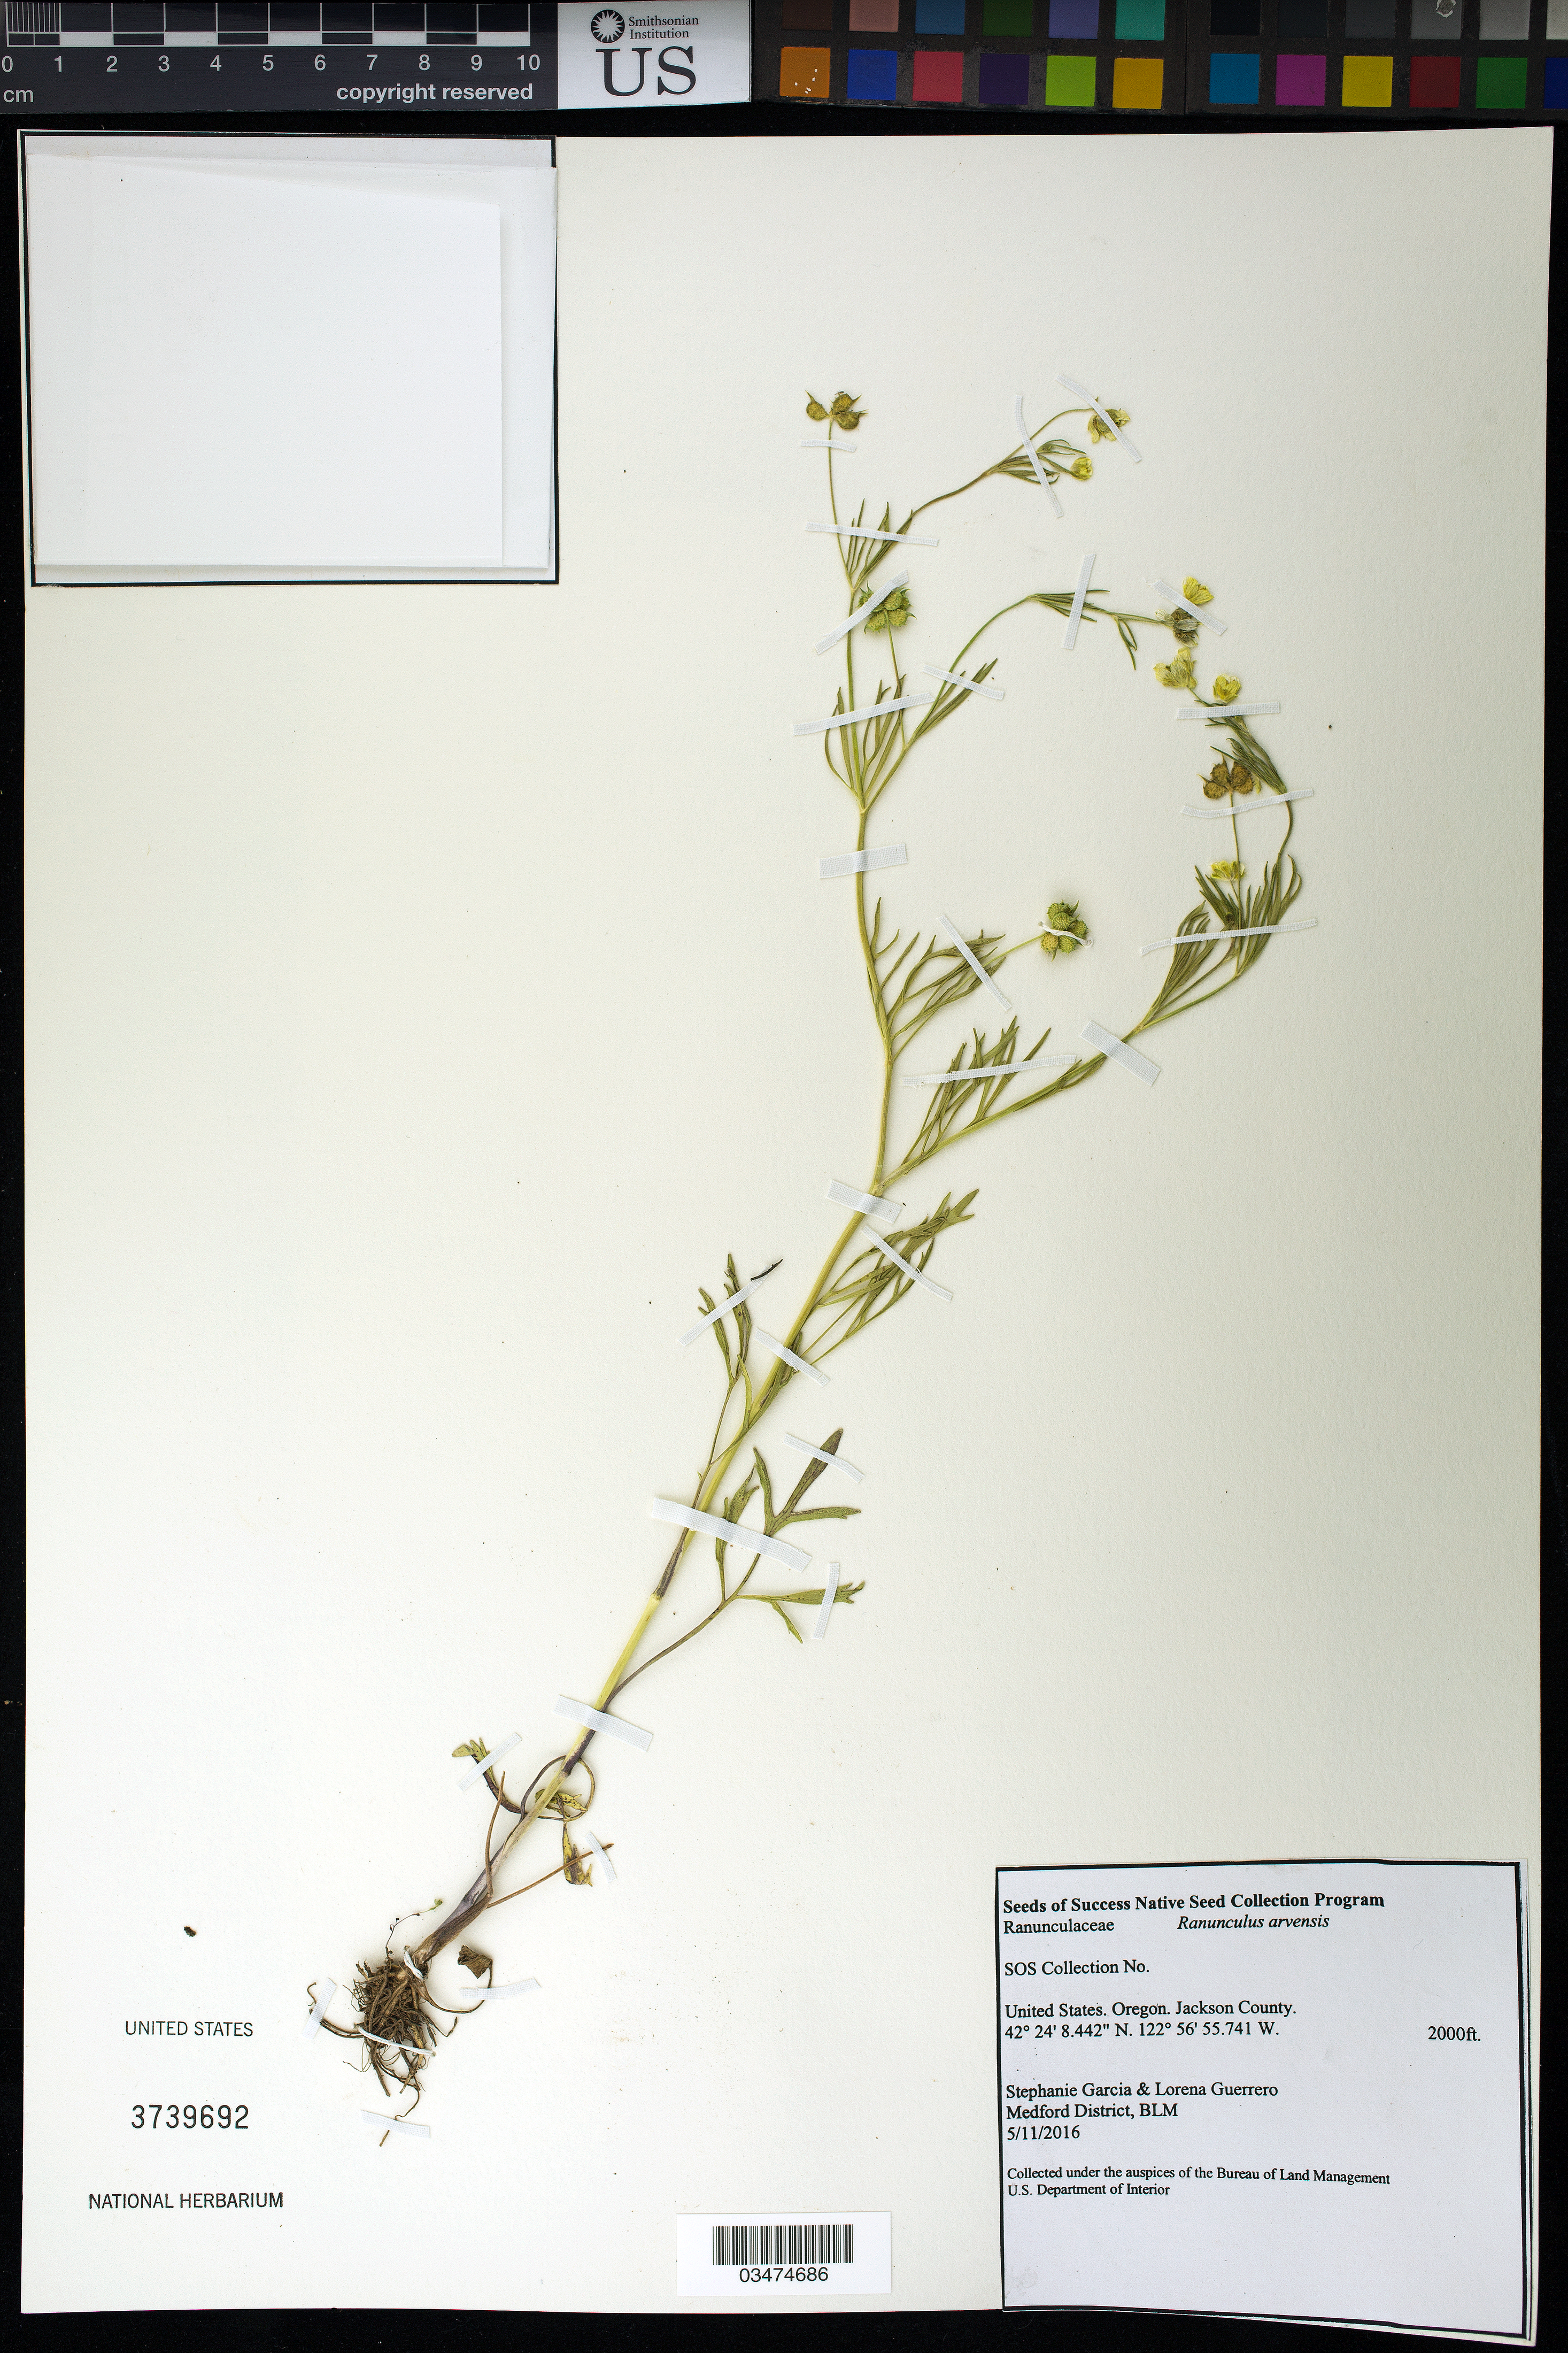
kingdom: Plantae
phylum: Tracheophyta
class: Magnoliopsida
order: Ranunculales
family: Ranunculaceae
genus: Ranunculus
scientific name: Ranunculus arvensis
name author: L.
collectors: S. Garcia & Guerrero, L.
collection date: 2016-05-11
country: United States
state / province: Oregon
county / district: Jackson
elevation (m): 610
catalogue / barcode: US 3739692